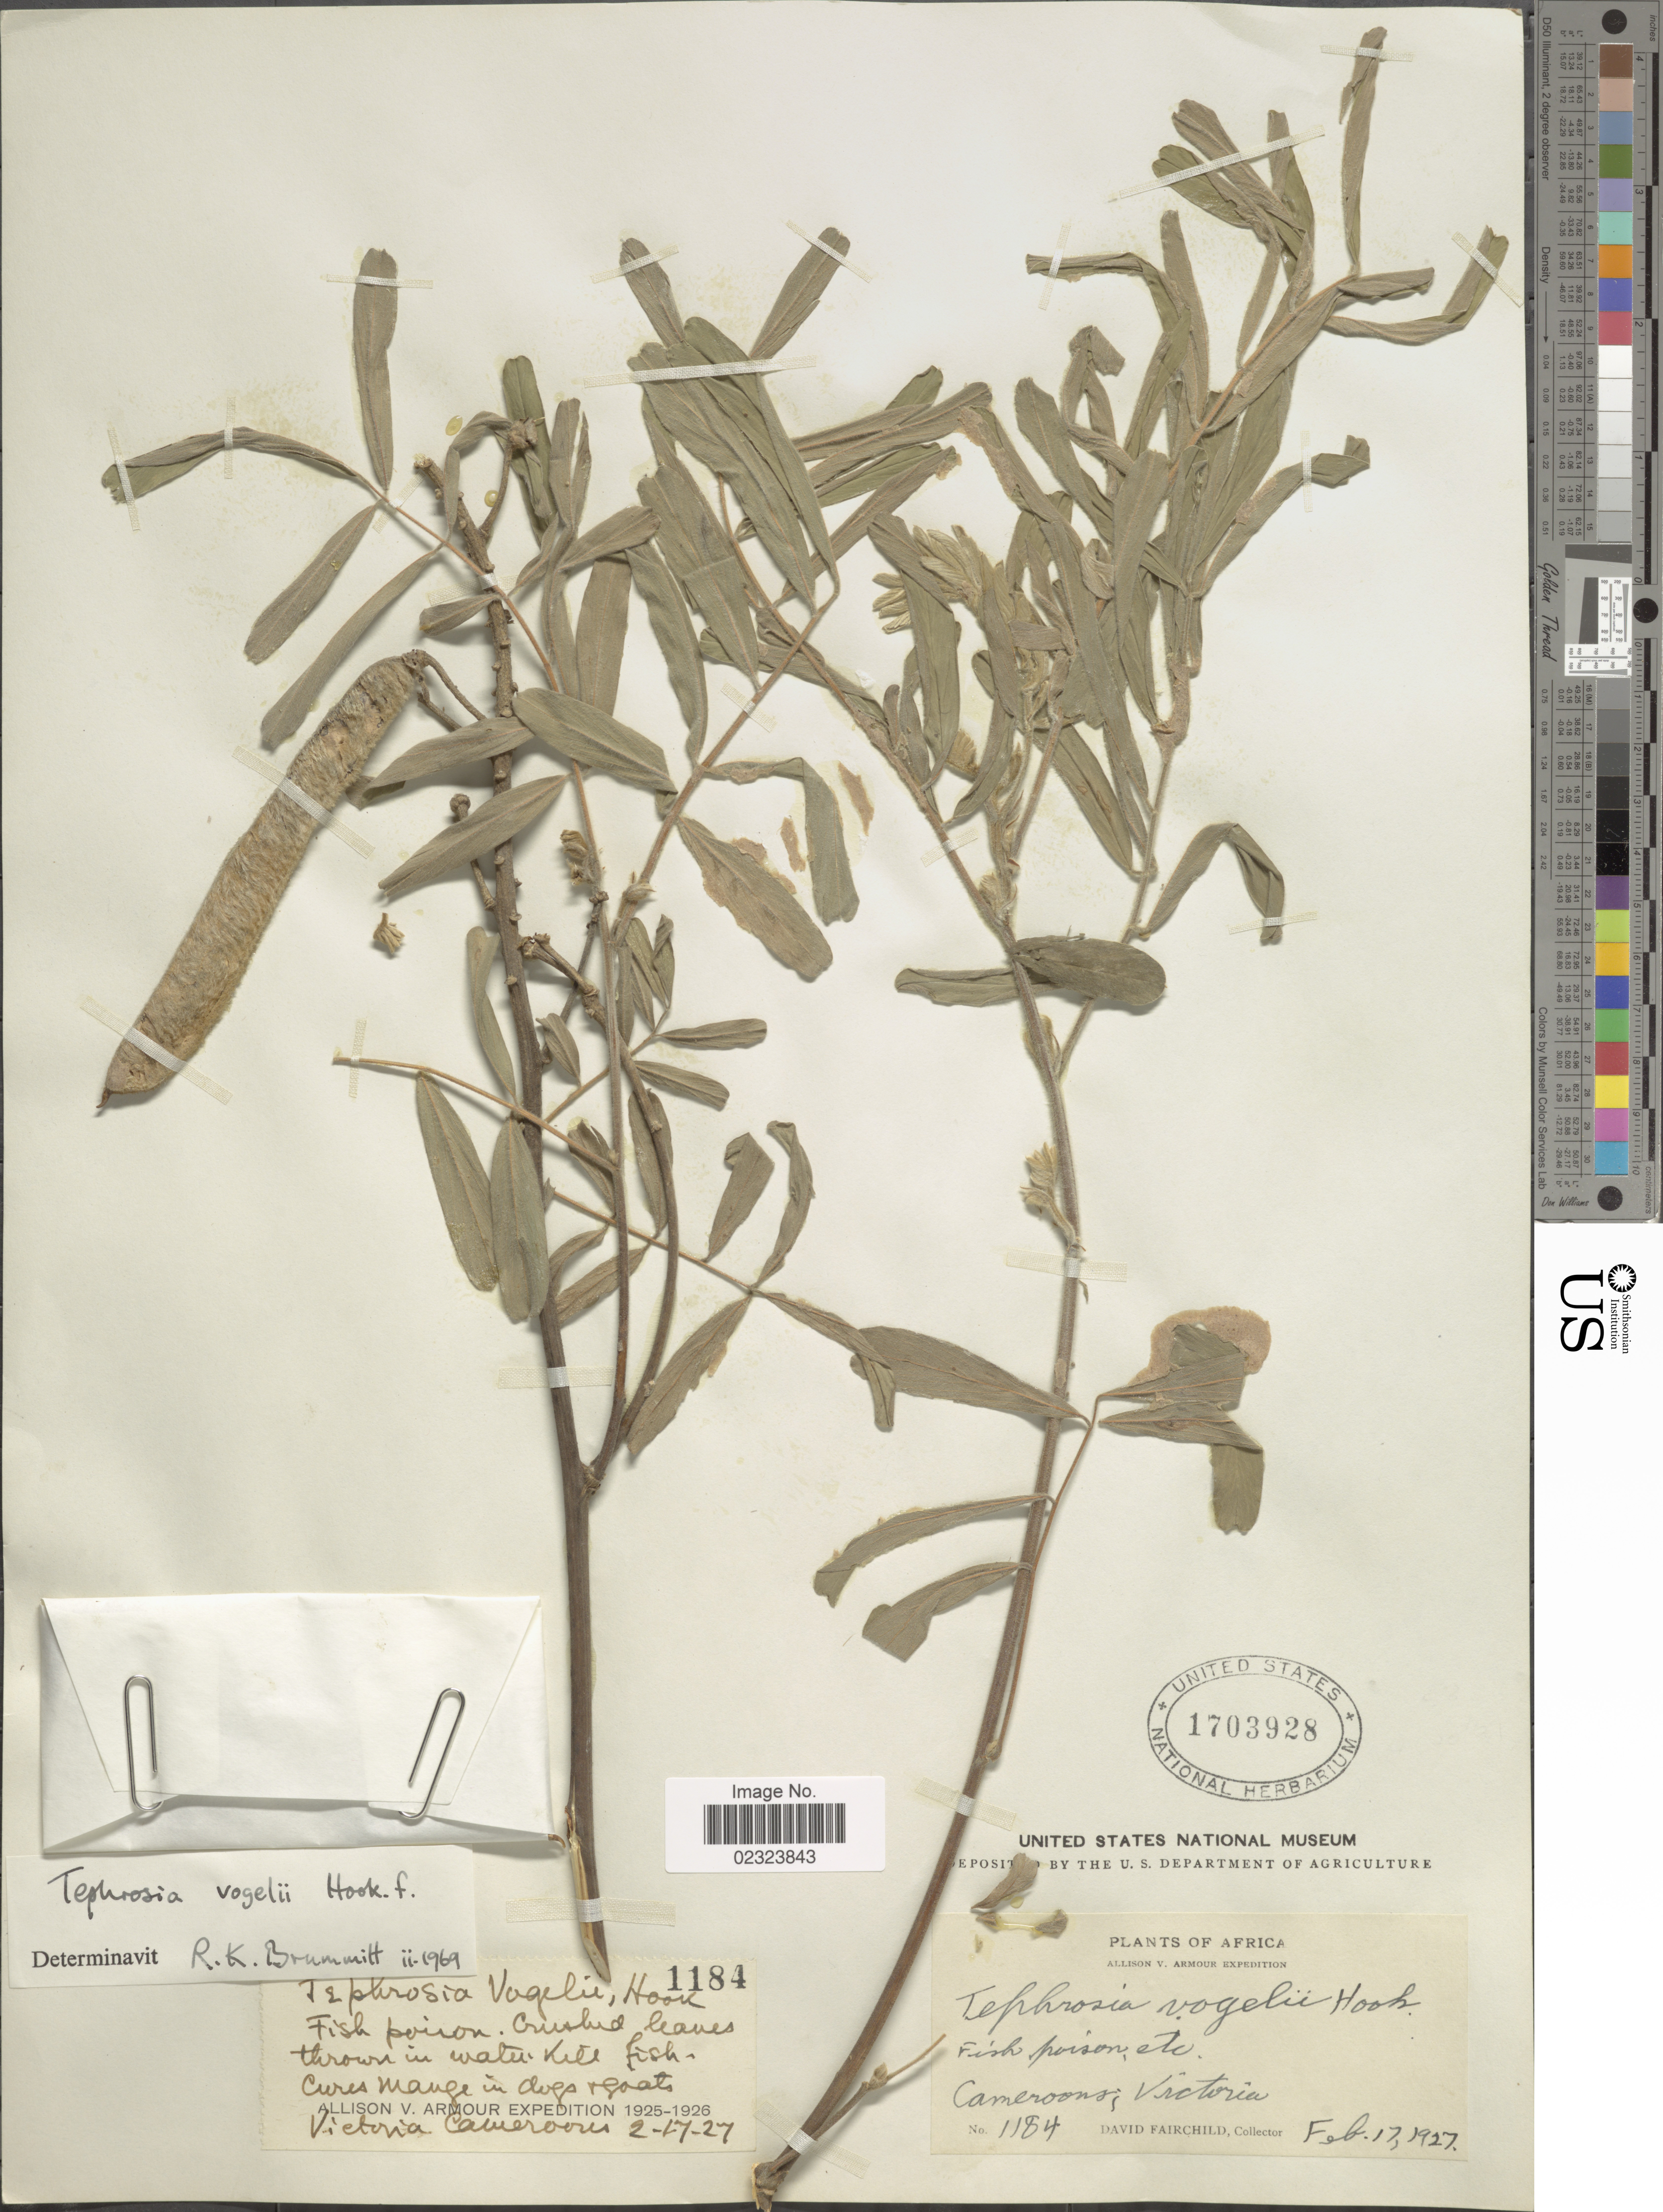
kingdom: Plantae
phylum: Tracheophyta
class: Magnoliopsida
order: Fabales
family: Fabaceae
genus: Tephrosia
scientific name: Tephrosia vogelii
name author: Hook. f.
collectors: D. Fairchild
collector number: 1184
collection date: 1927-02-17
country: Cameroon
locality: Victoria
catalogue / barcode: US 1703928